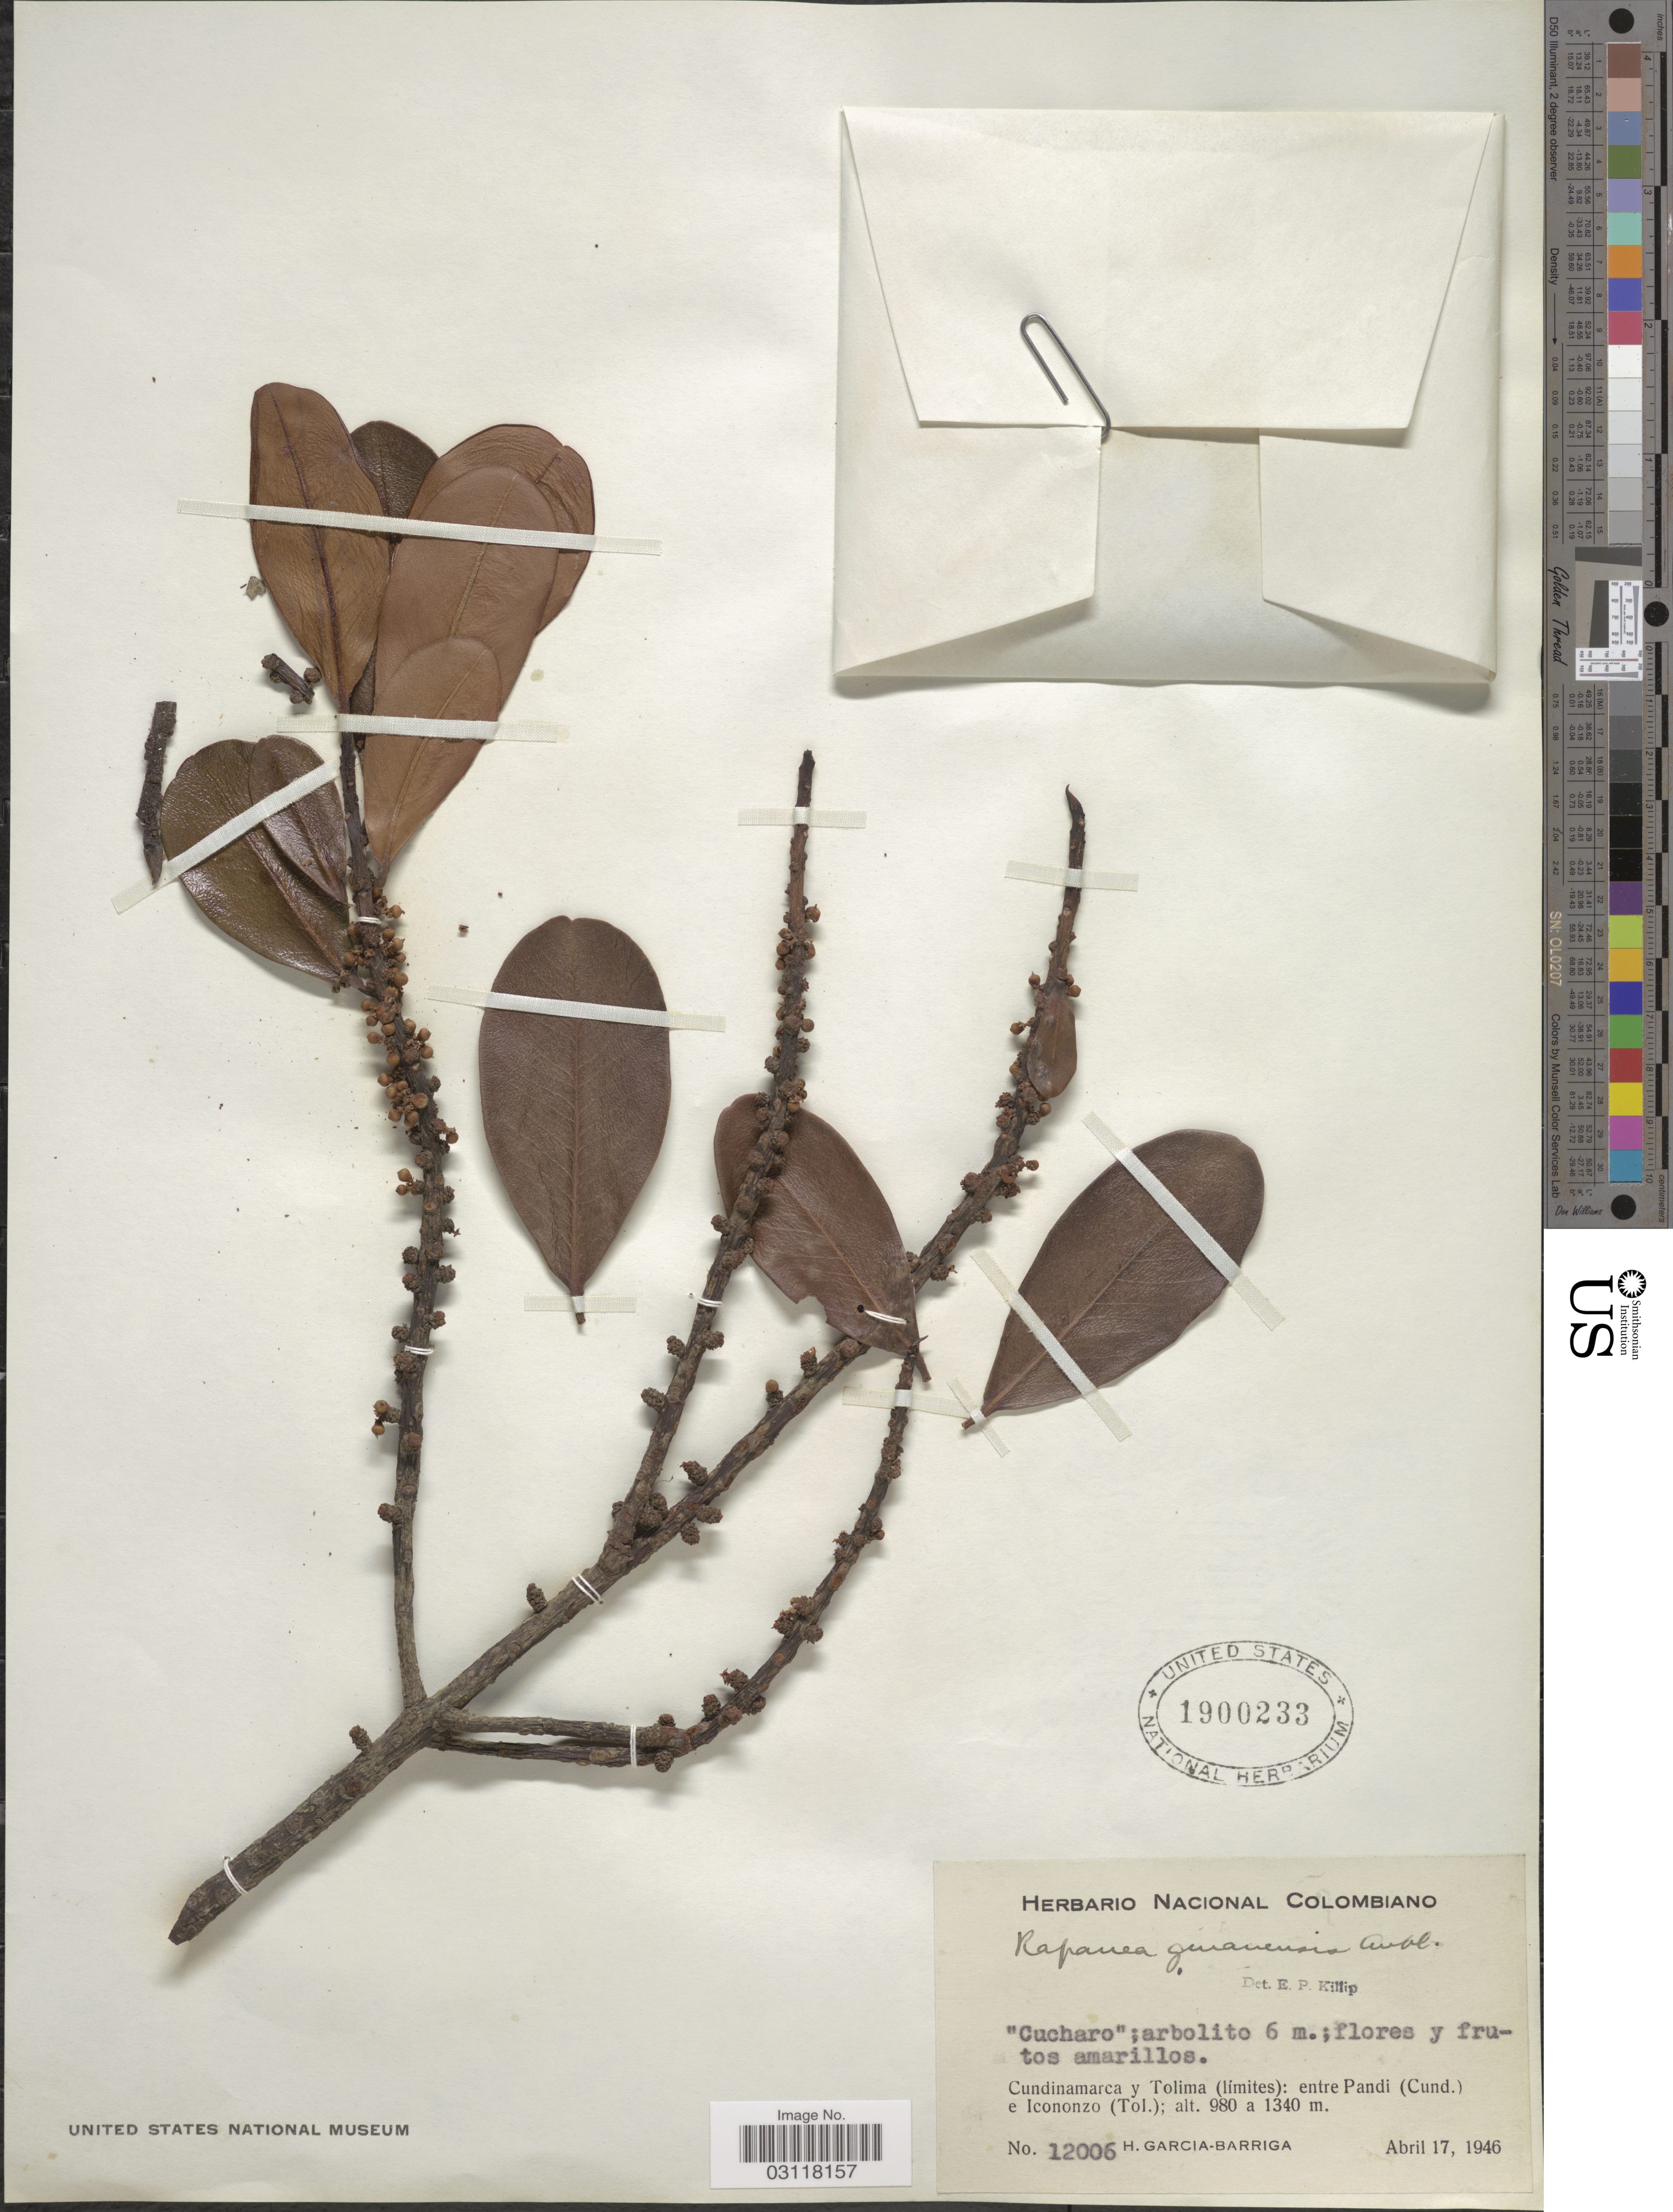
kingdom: Plantae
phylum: Tracheophyta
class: Magnoliopsida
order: Ericales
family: Primulaceae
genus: Rapanea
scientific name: Rapanea guianensis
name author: Aubl.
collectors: H. García Barriga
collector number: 12006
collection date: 1946-04-17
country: Colombia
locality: Cundinamarca y Tolima (límites): entre Pandi (Cund.) e Icononzo (Tol.).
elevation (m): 980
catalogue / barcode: US 1900233